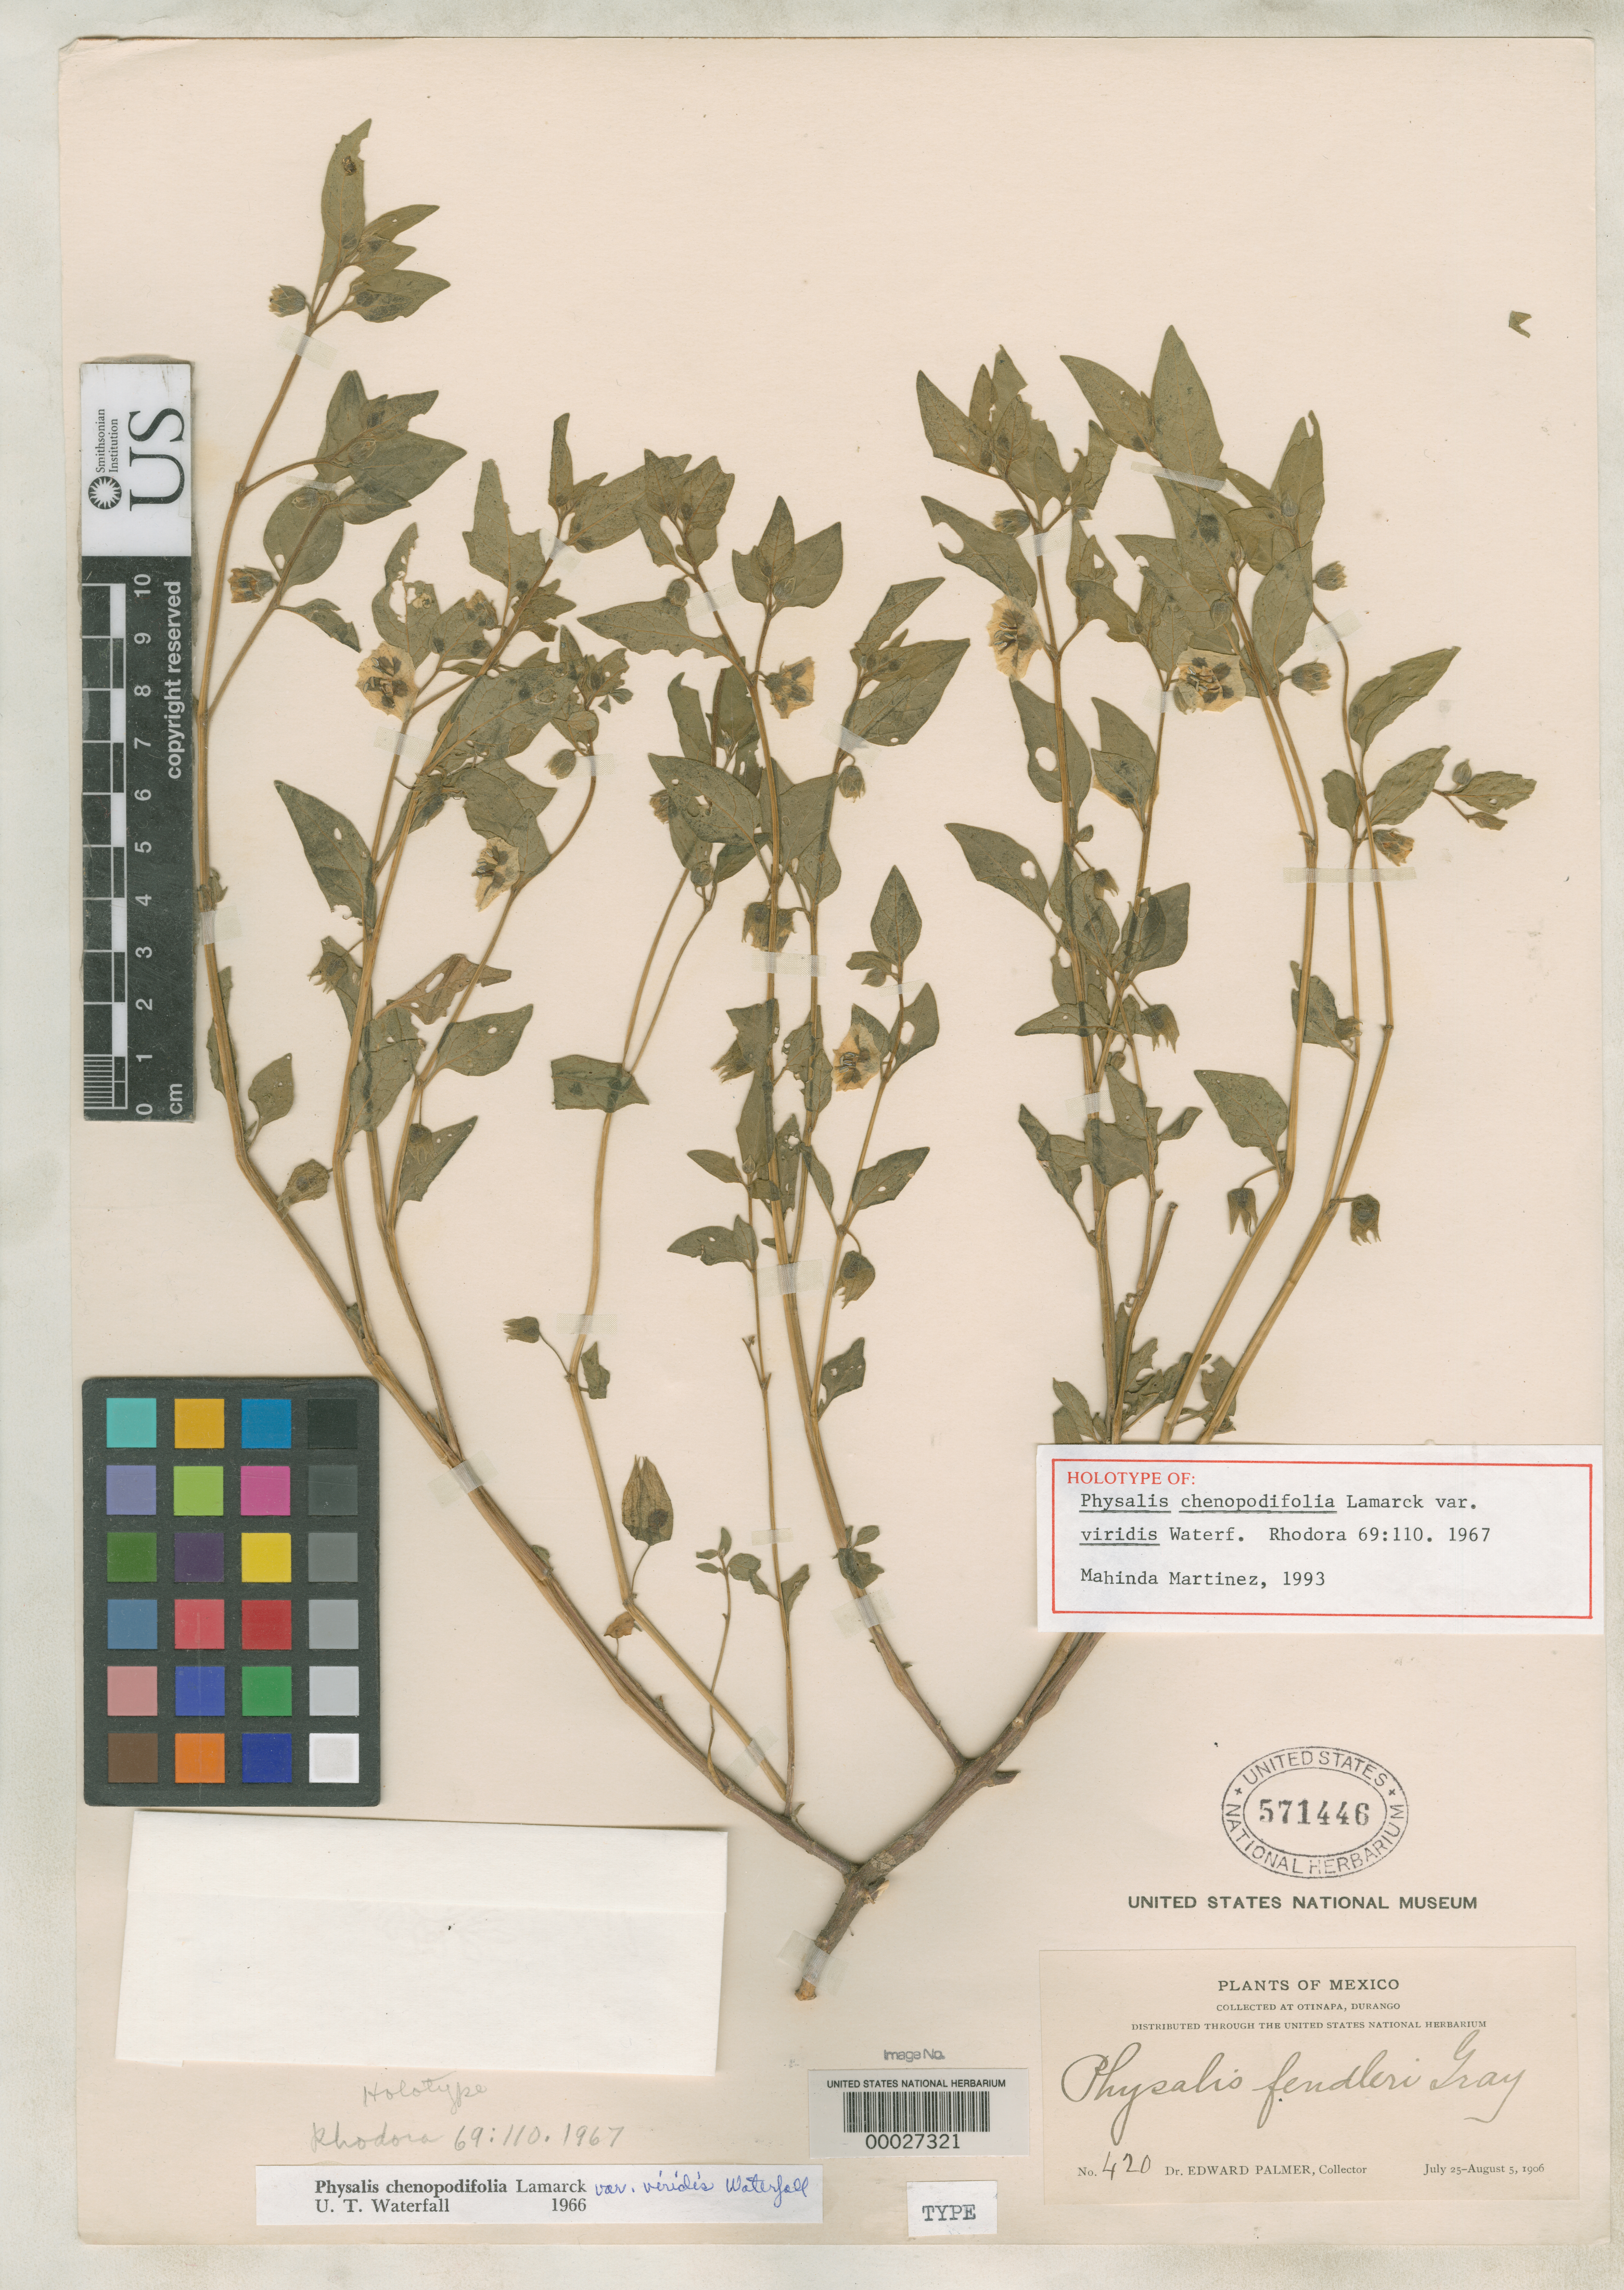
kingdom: Plantae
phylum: Tracheophyta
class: Magnoliopsida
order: Solanales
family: Solanaceae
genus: Physalis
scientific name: Physalis chenopodifolia var. viridis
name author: Waterf.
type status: Holotype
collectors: E. Palmer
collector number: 420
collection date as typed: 25 Jul 1906 to 05 Aug 1906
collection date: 1906-07-25/1906-08-05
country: Mexico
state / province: Durango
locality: Otinapa.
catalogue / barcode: US 571446